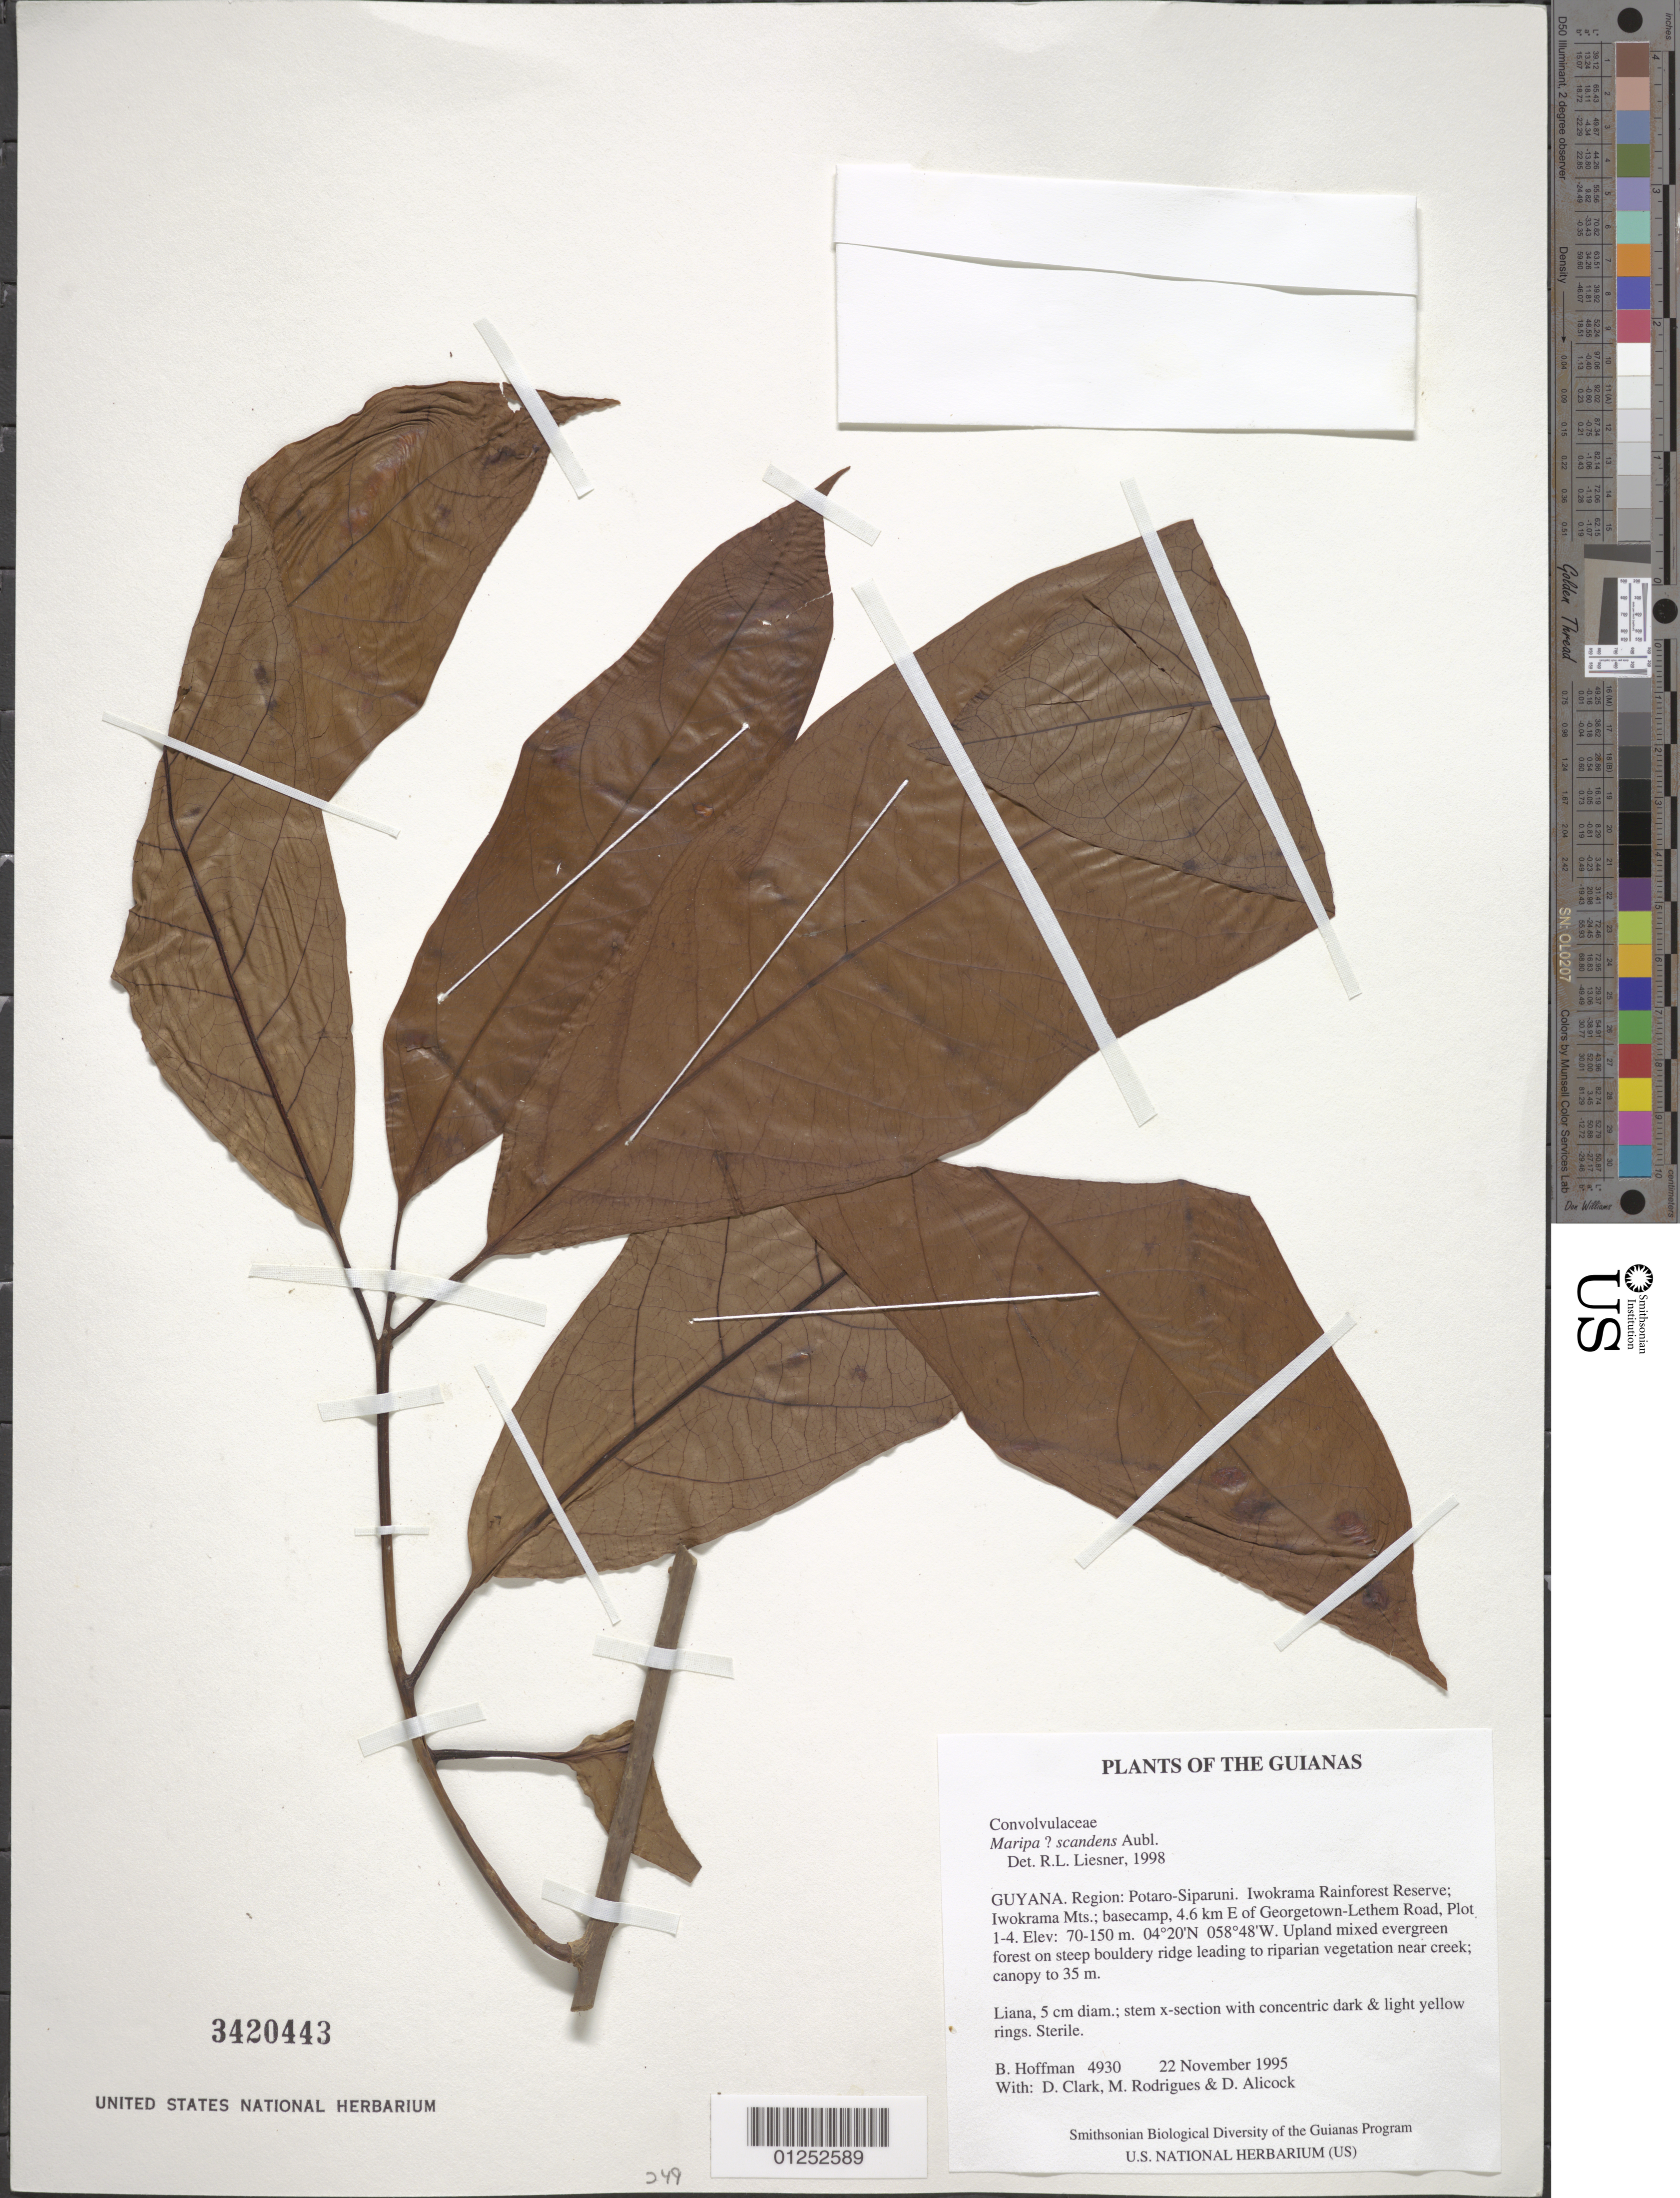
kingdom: Plantae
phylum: Tracheophyta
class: Magnoliopsida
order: Solanales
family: Convolvulaceae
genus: Maripa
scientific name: Maripa scandens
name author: Aubl.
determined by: Liesner, R. L.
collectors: B. Hoffman, H. D. Clarke, M. Rodrigues & D. Allicock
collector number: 4930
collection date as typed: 22 November 1995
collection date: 1995-11-22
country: Guyana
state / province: Potaro-Siparuni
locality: Iwokrama Rainforest Reserve; Iwokrama Mts.; basecamp at end of 4.6 km cut line E of Georgetown-Lethem Road, Iwokrama Plot 1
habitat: Upland mixed evergreen forest on steep bouldery ridge leading to riparian vegetation near creek; canopy to 35 m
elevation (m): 70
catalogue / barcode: US 3420443